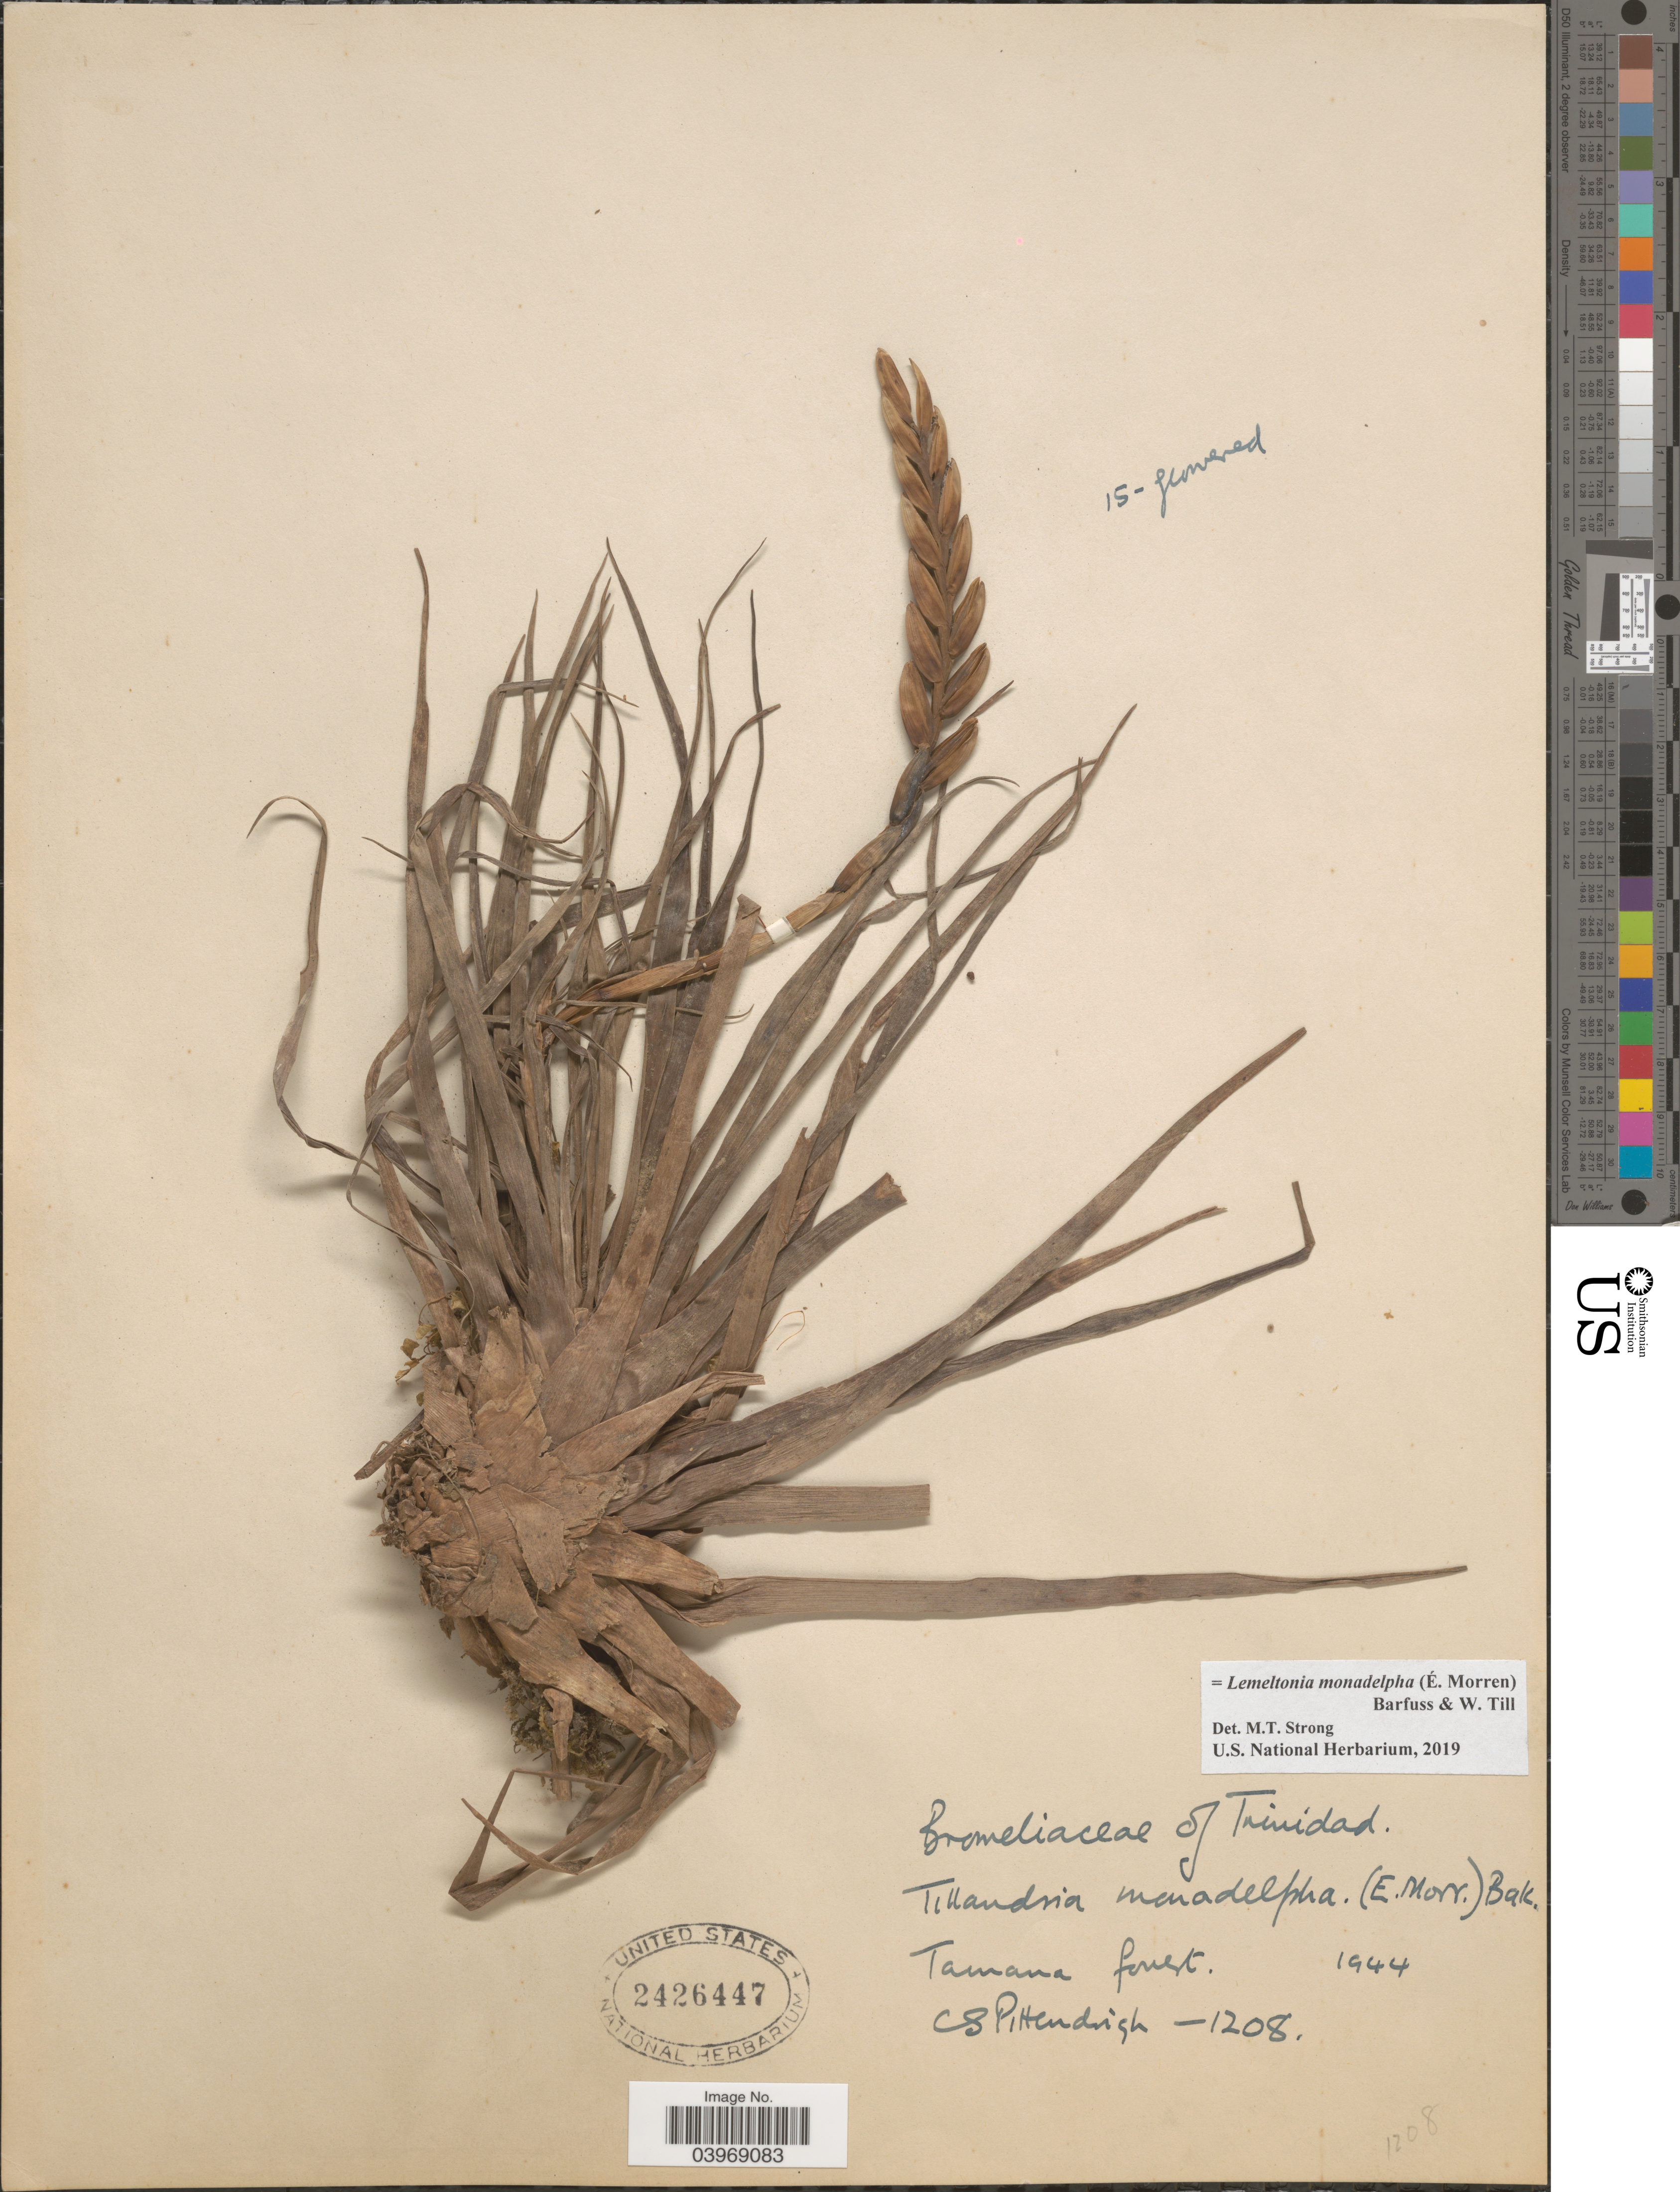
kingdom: Plantae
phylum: Tracheophyta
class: Liliopsida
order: Poales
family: Bromeliaceae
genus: Lemeltonia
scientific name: Lemeltonia monadelpha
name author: (É. Morren) Barfuss & W. Till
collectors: C. Pittendrigh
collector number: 1208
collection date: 1944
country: Trinidad and Tobago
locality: Trinidad. Tamana.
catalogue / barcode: US 2426447